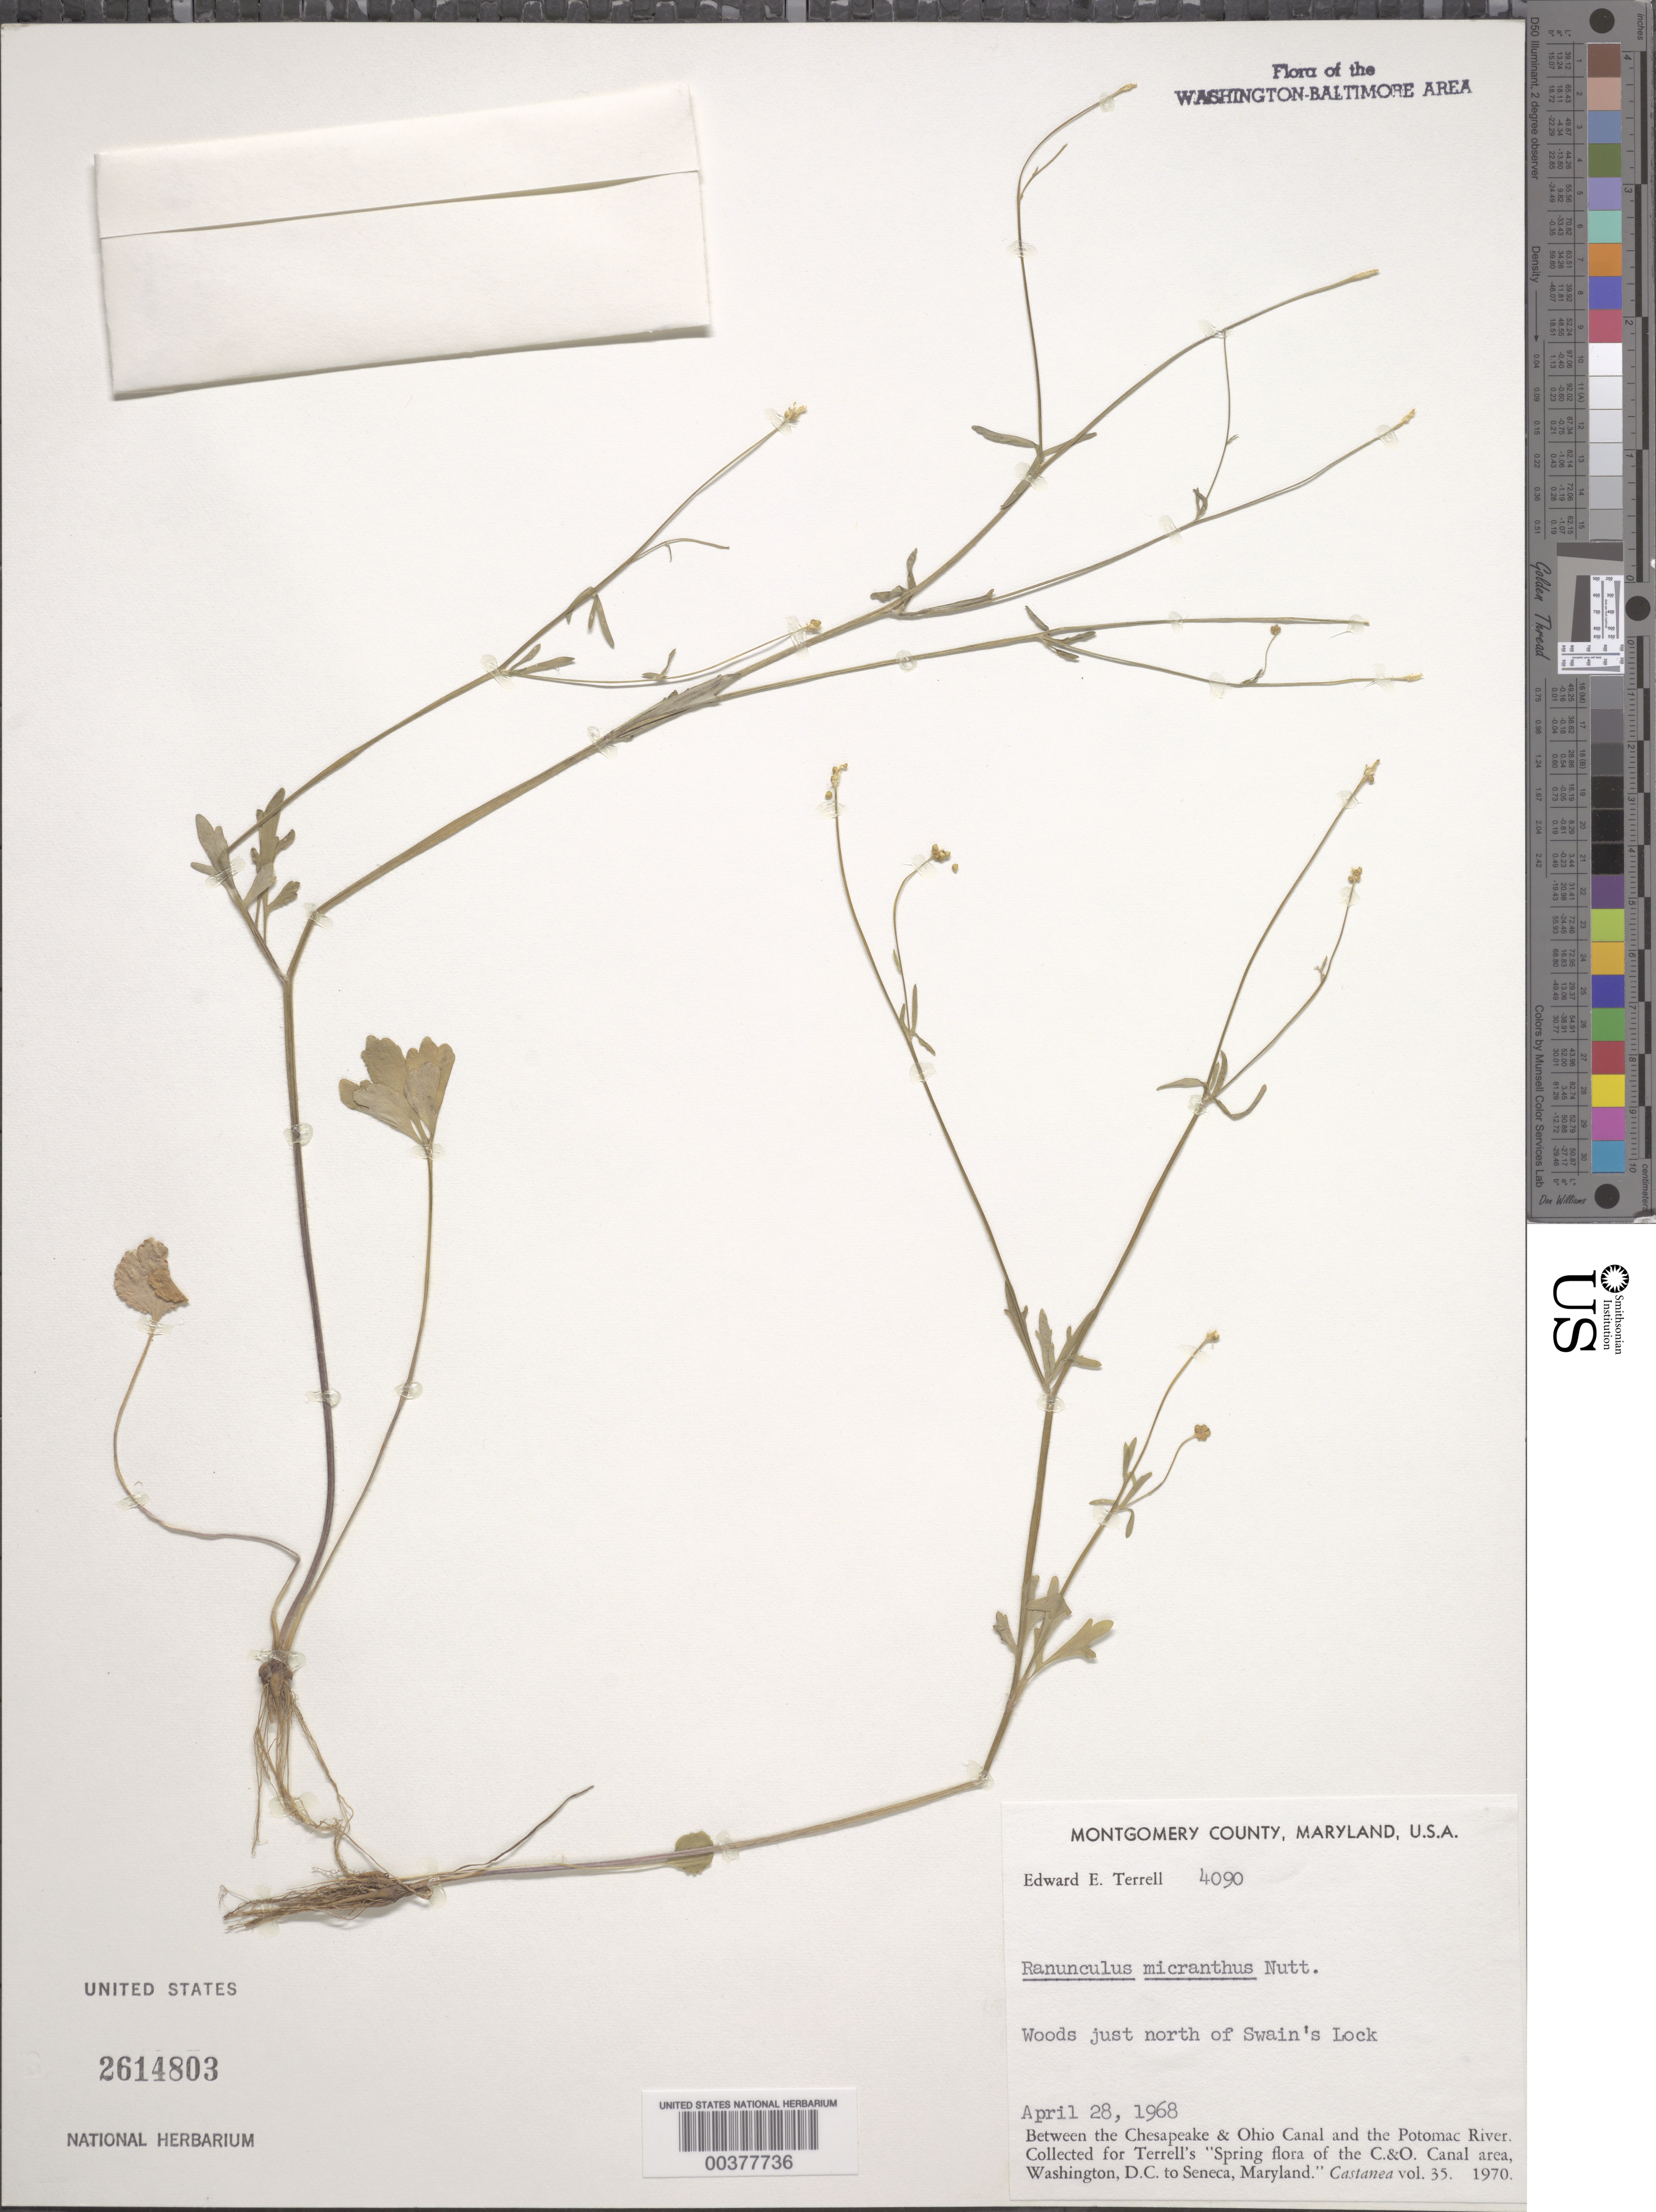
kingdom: Plantae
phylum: Tracheophyta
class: Magnoliopsida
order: Ranunculales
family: Ranunculaceae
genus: Ranunculus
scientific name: Ranunculus micranthus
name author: Nutt.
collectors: E. E. Terrell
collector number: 4090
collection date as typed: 28 Apr 1968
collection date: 1968-04-28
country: United States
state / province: Maryland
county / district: Montgomery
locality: North of Swains Lock C. & O. Canal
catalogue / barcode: US 2614803